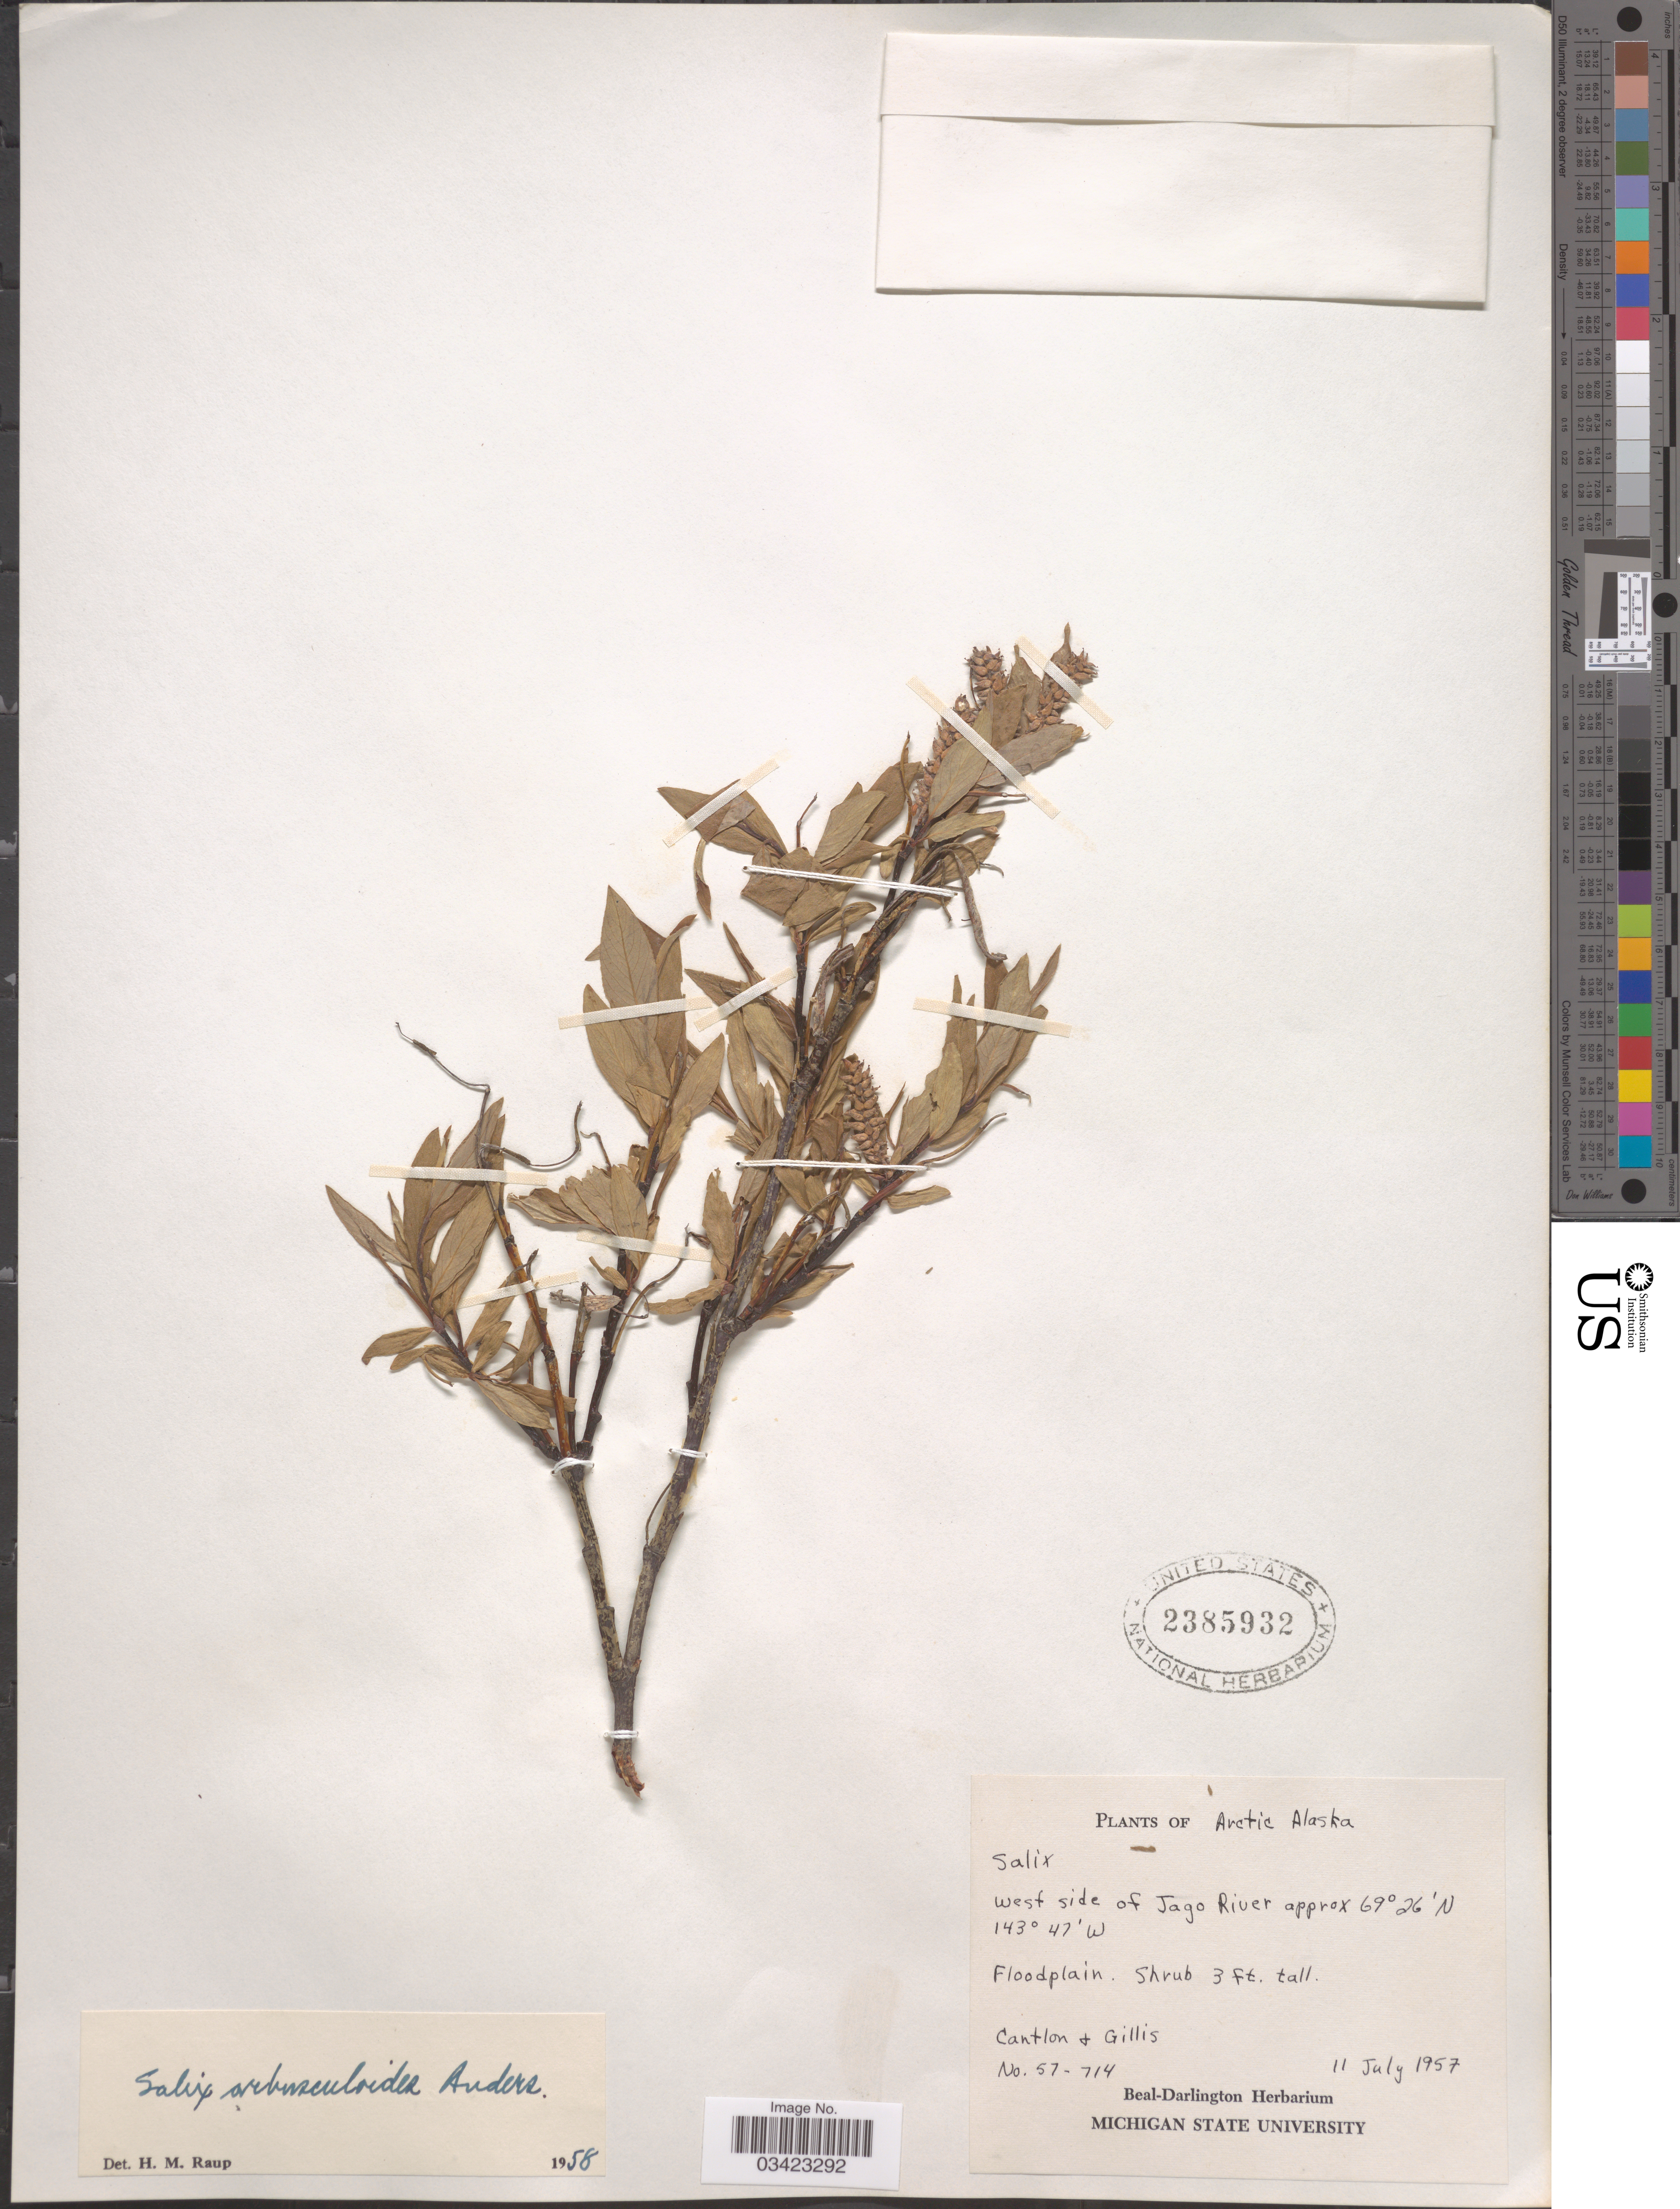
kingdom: Plantae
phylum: Tracheophyta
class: Magnoliopsida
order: Malpighiales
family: Salicaceae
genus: Salix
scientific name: Salix arbusculoides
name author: Andersson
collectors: Cantlon & -. Gillis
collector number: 57-714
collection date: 1957-07-11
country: United States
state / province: Alaska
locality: Arctic Alaska. West side of Jago River.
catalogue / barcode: US 2385932